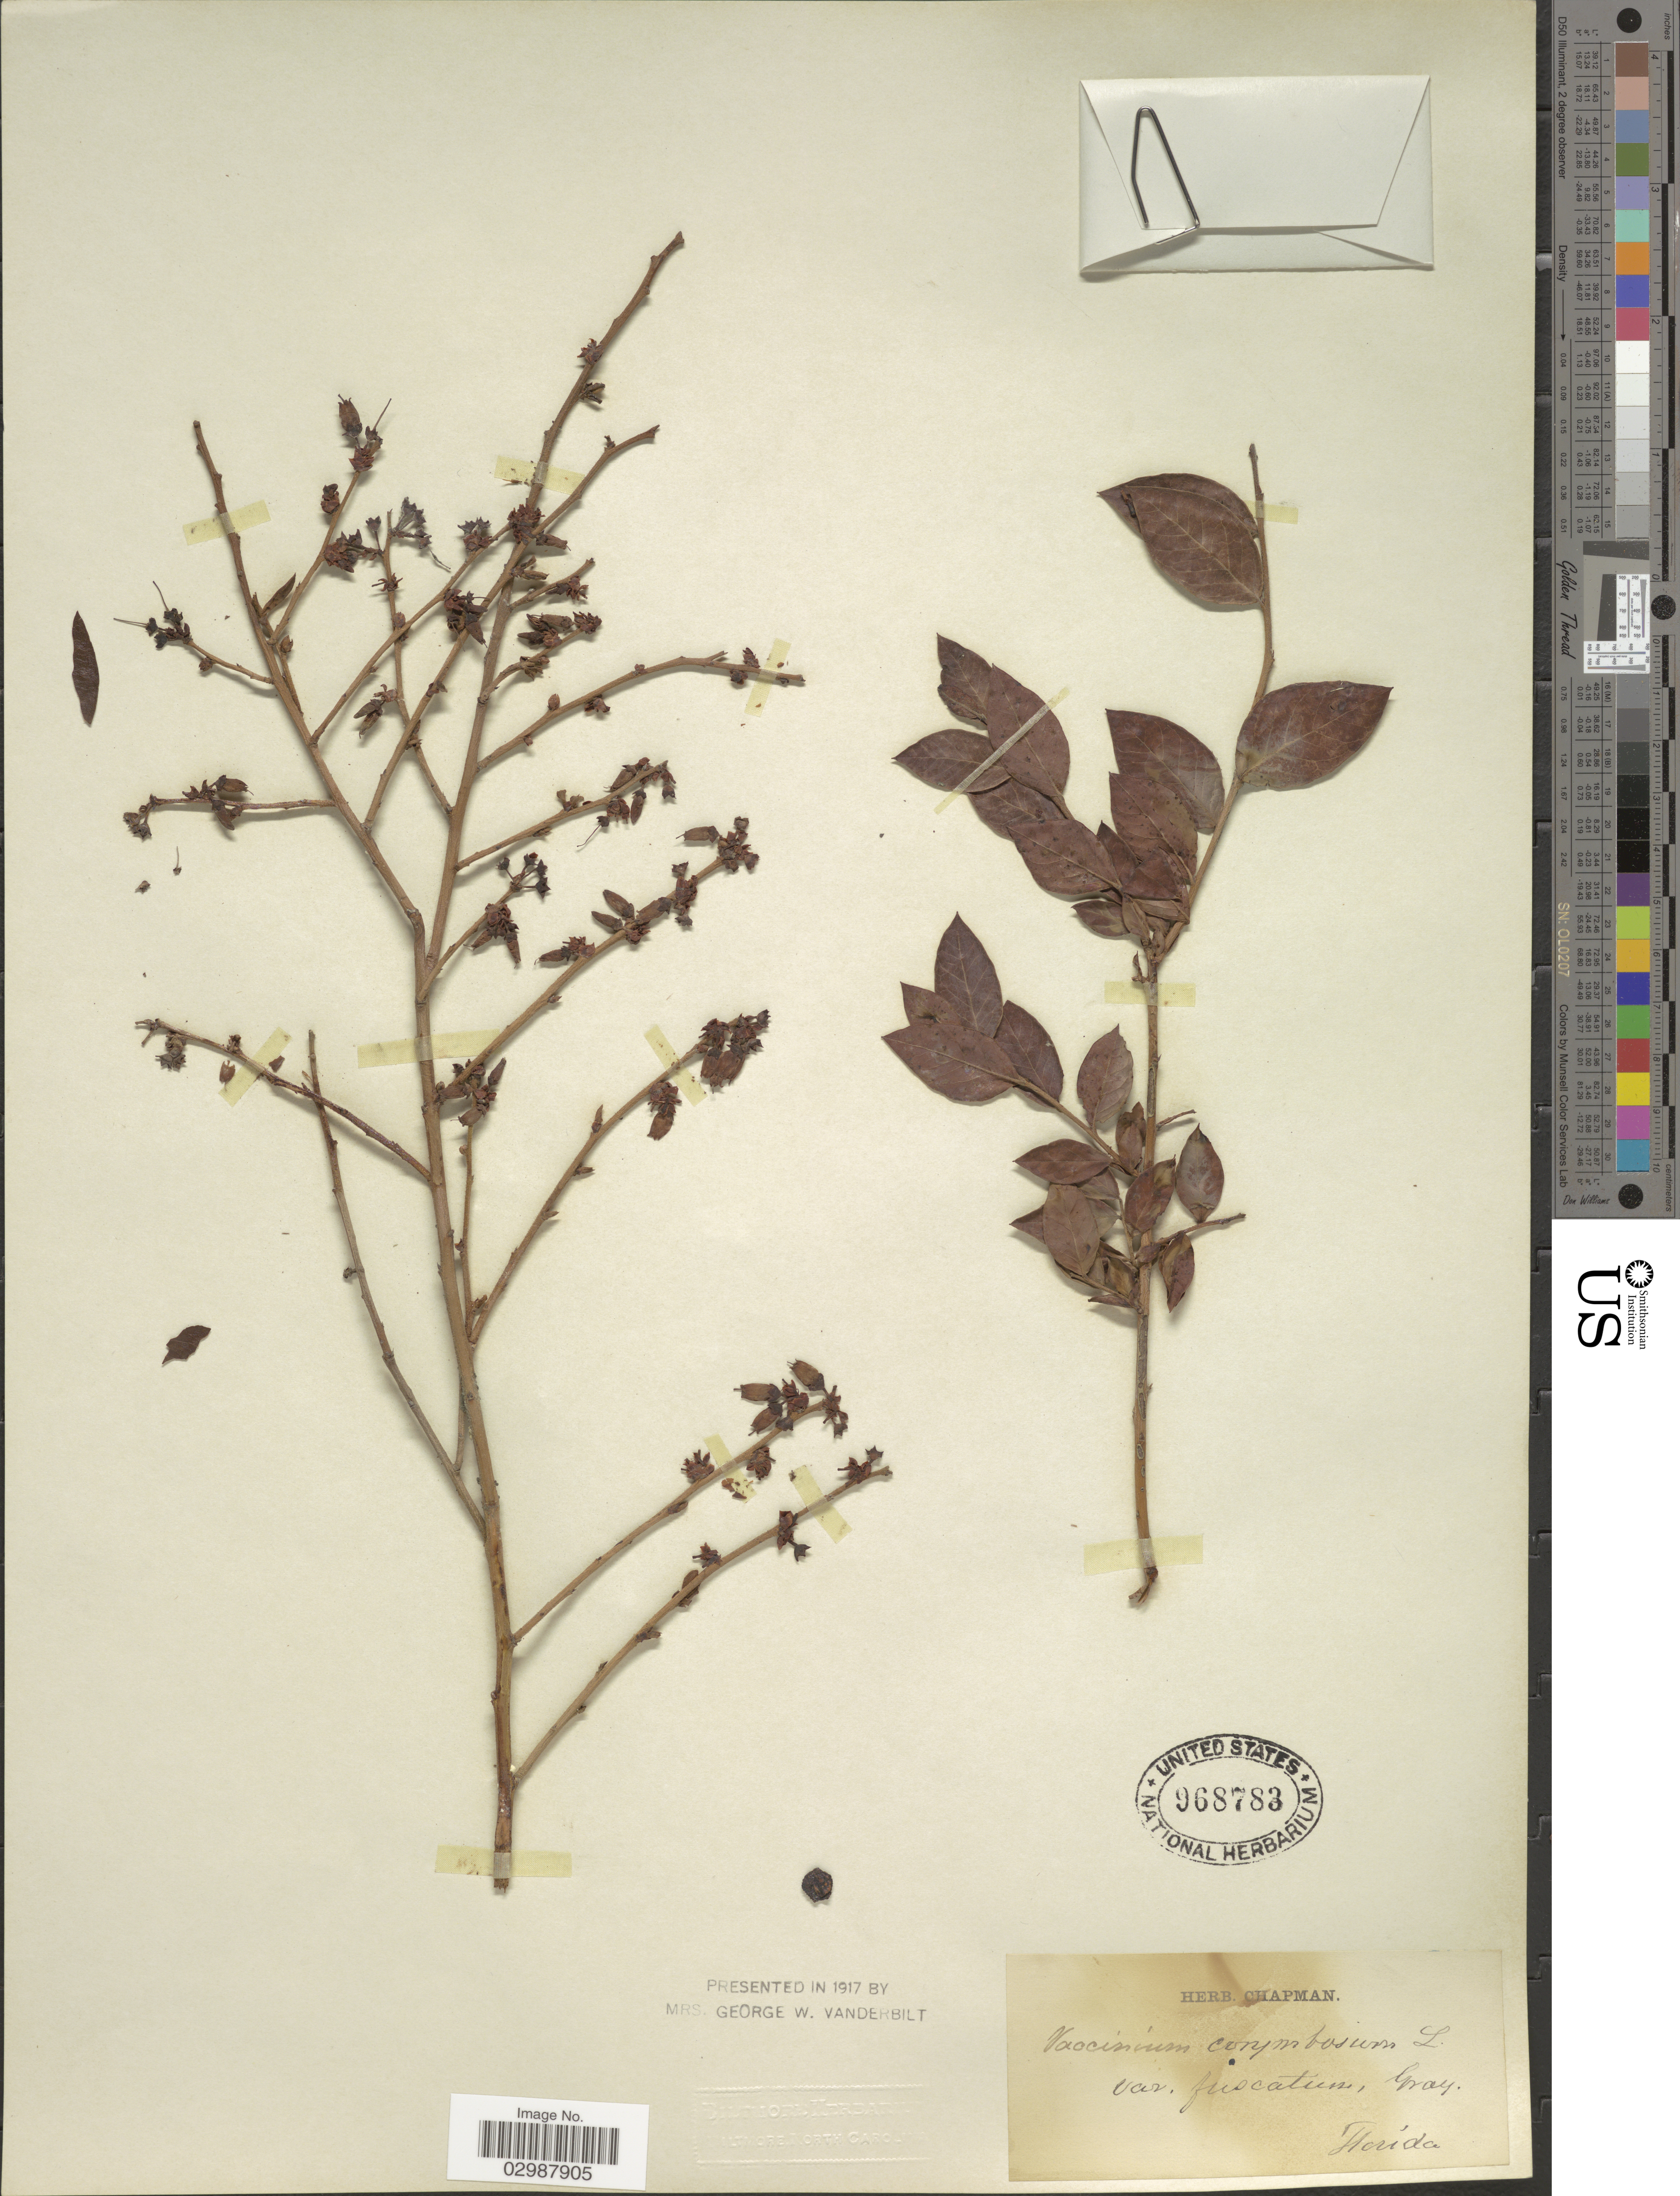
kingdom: Plantae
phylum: Tracheophyta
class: Magnoliopsida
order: Ericales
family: Ericaceae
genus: Vaccinium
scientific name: Vaccinium corymbosum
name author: L.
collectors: ex herb. Chapman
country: United States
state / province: Florida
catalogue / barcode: US 968783